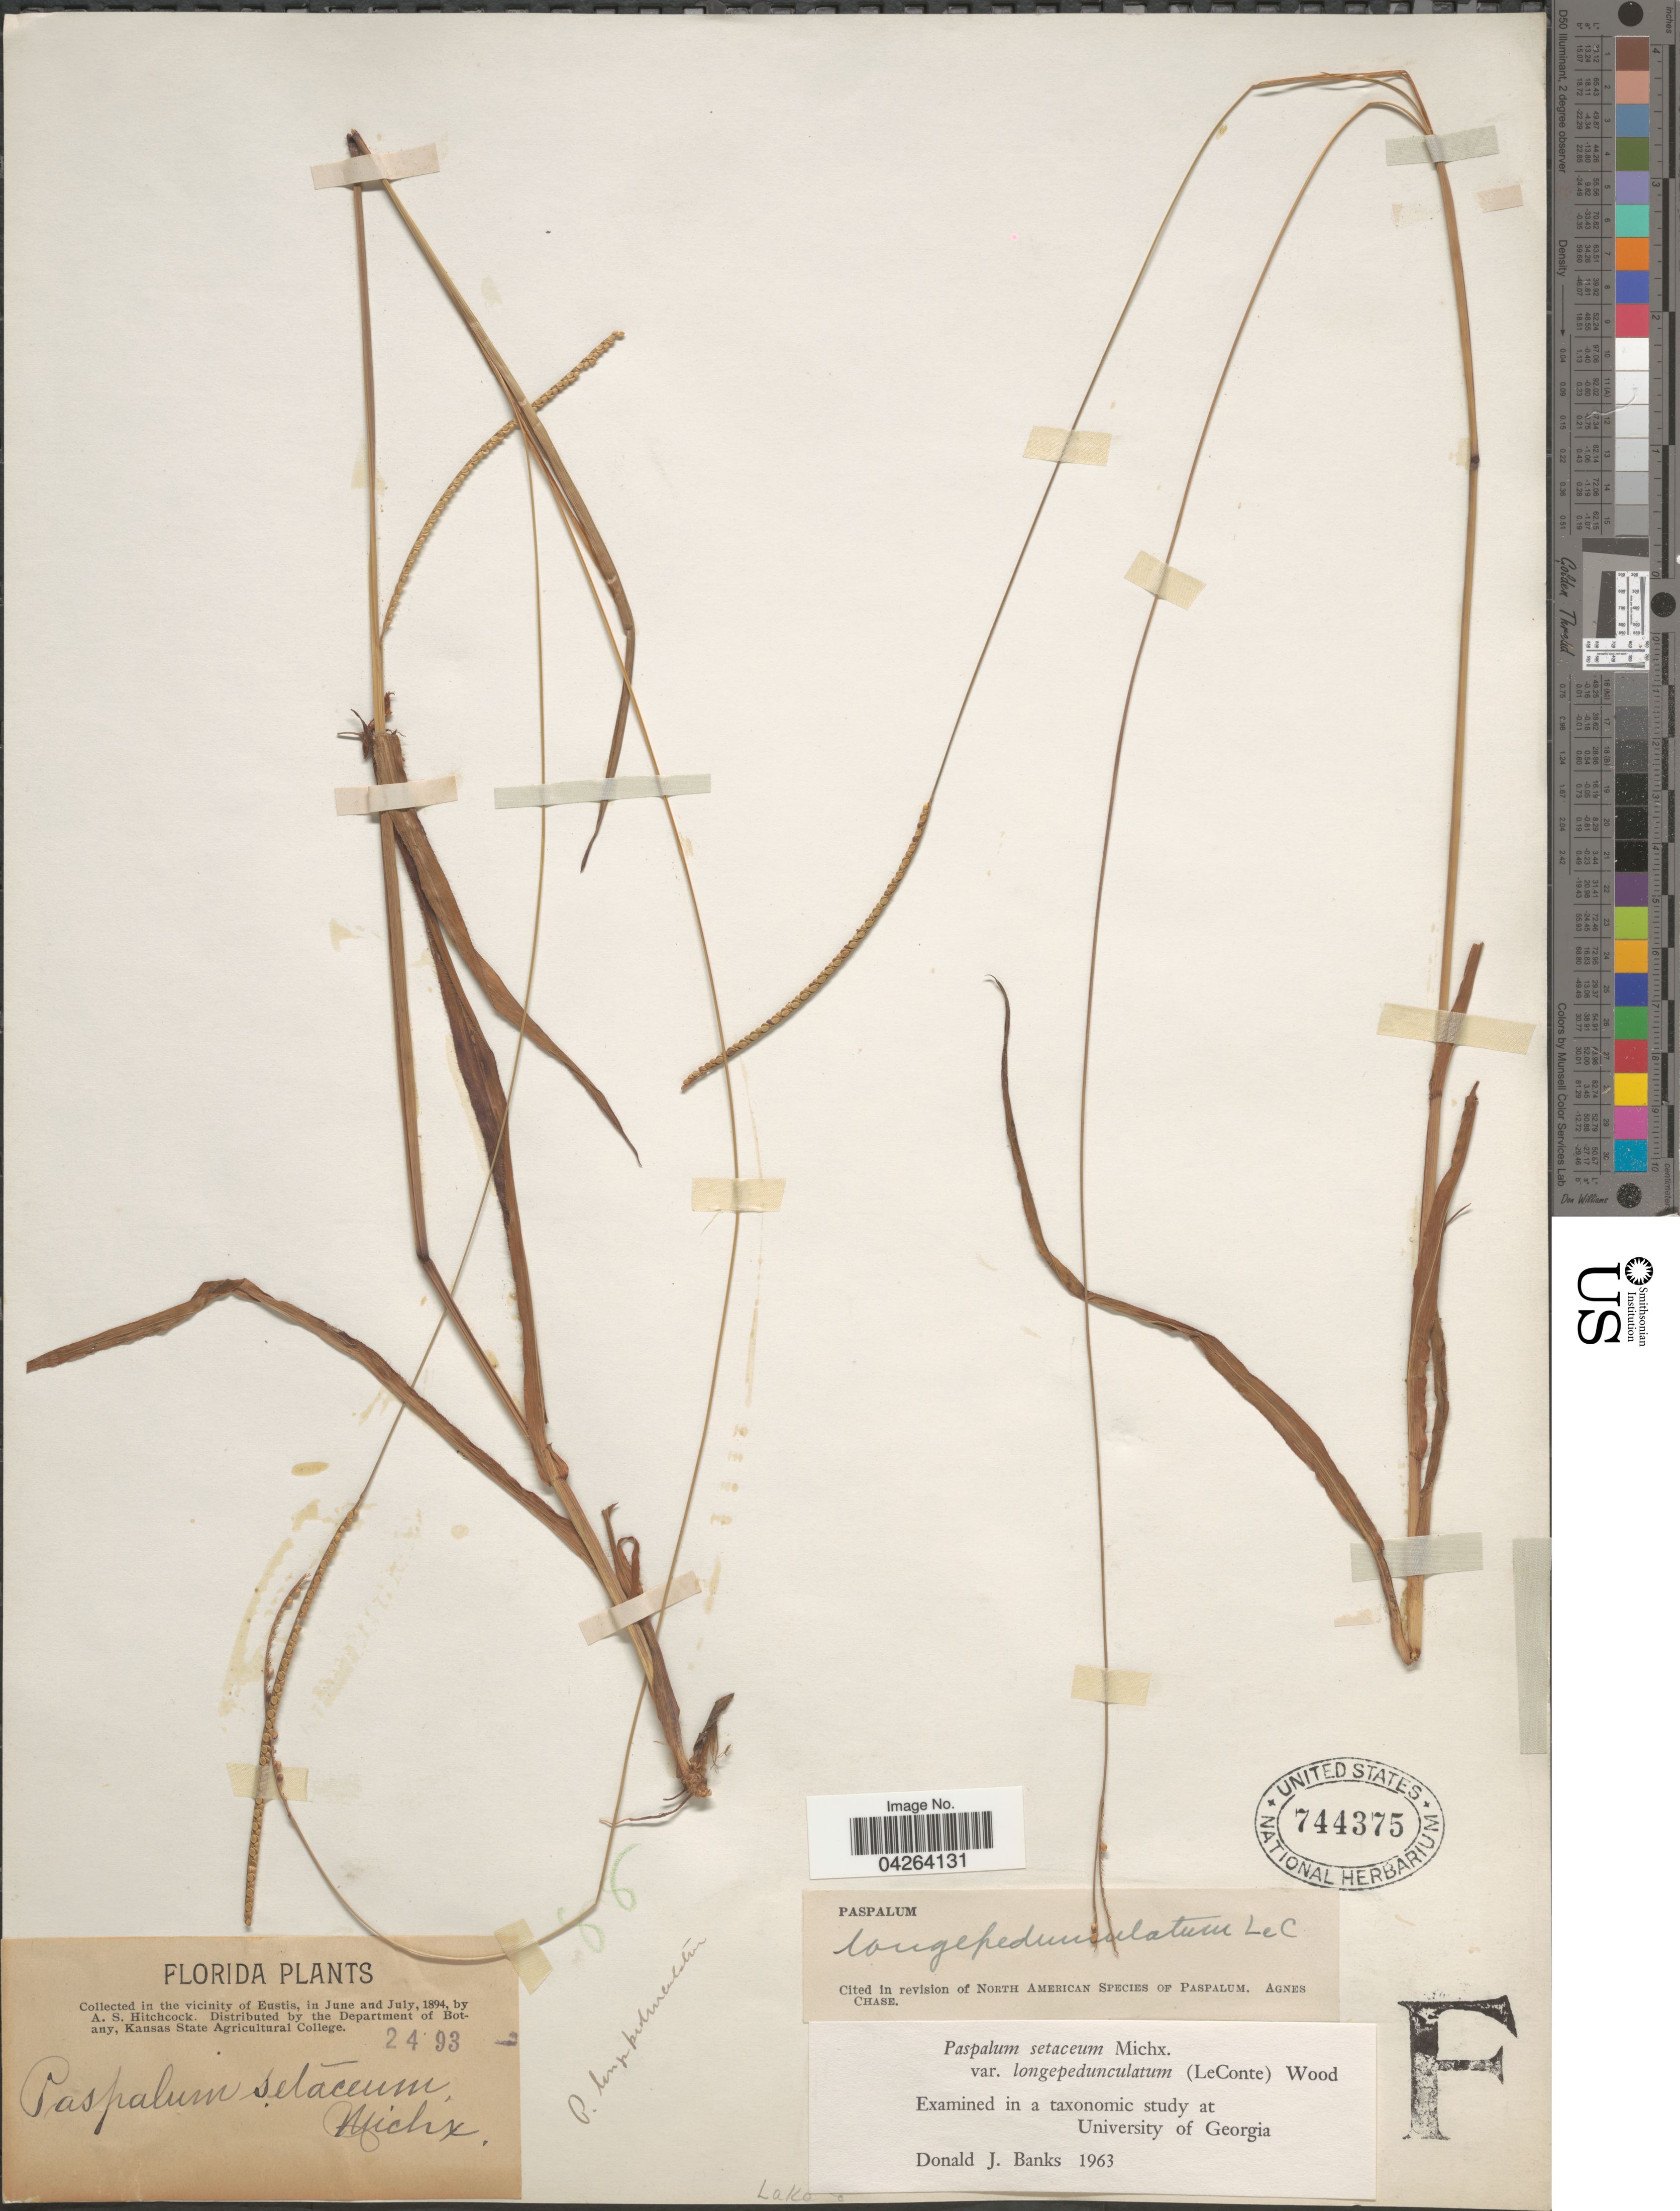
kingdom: Plantae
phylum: Tracheophyta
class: Liliopsida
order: Poales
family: Poaceae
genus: Paspalum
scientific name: Paspalum setaceum var. longipedunculatum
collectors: A. S. Hitchcock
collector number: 2493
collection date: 1894-06/1894-07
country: United States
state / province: Florida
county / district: Lake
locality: In the vicinity of Eustis.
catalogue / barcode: US 744375